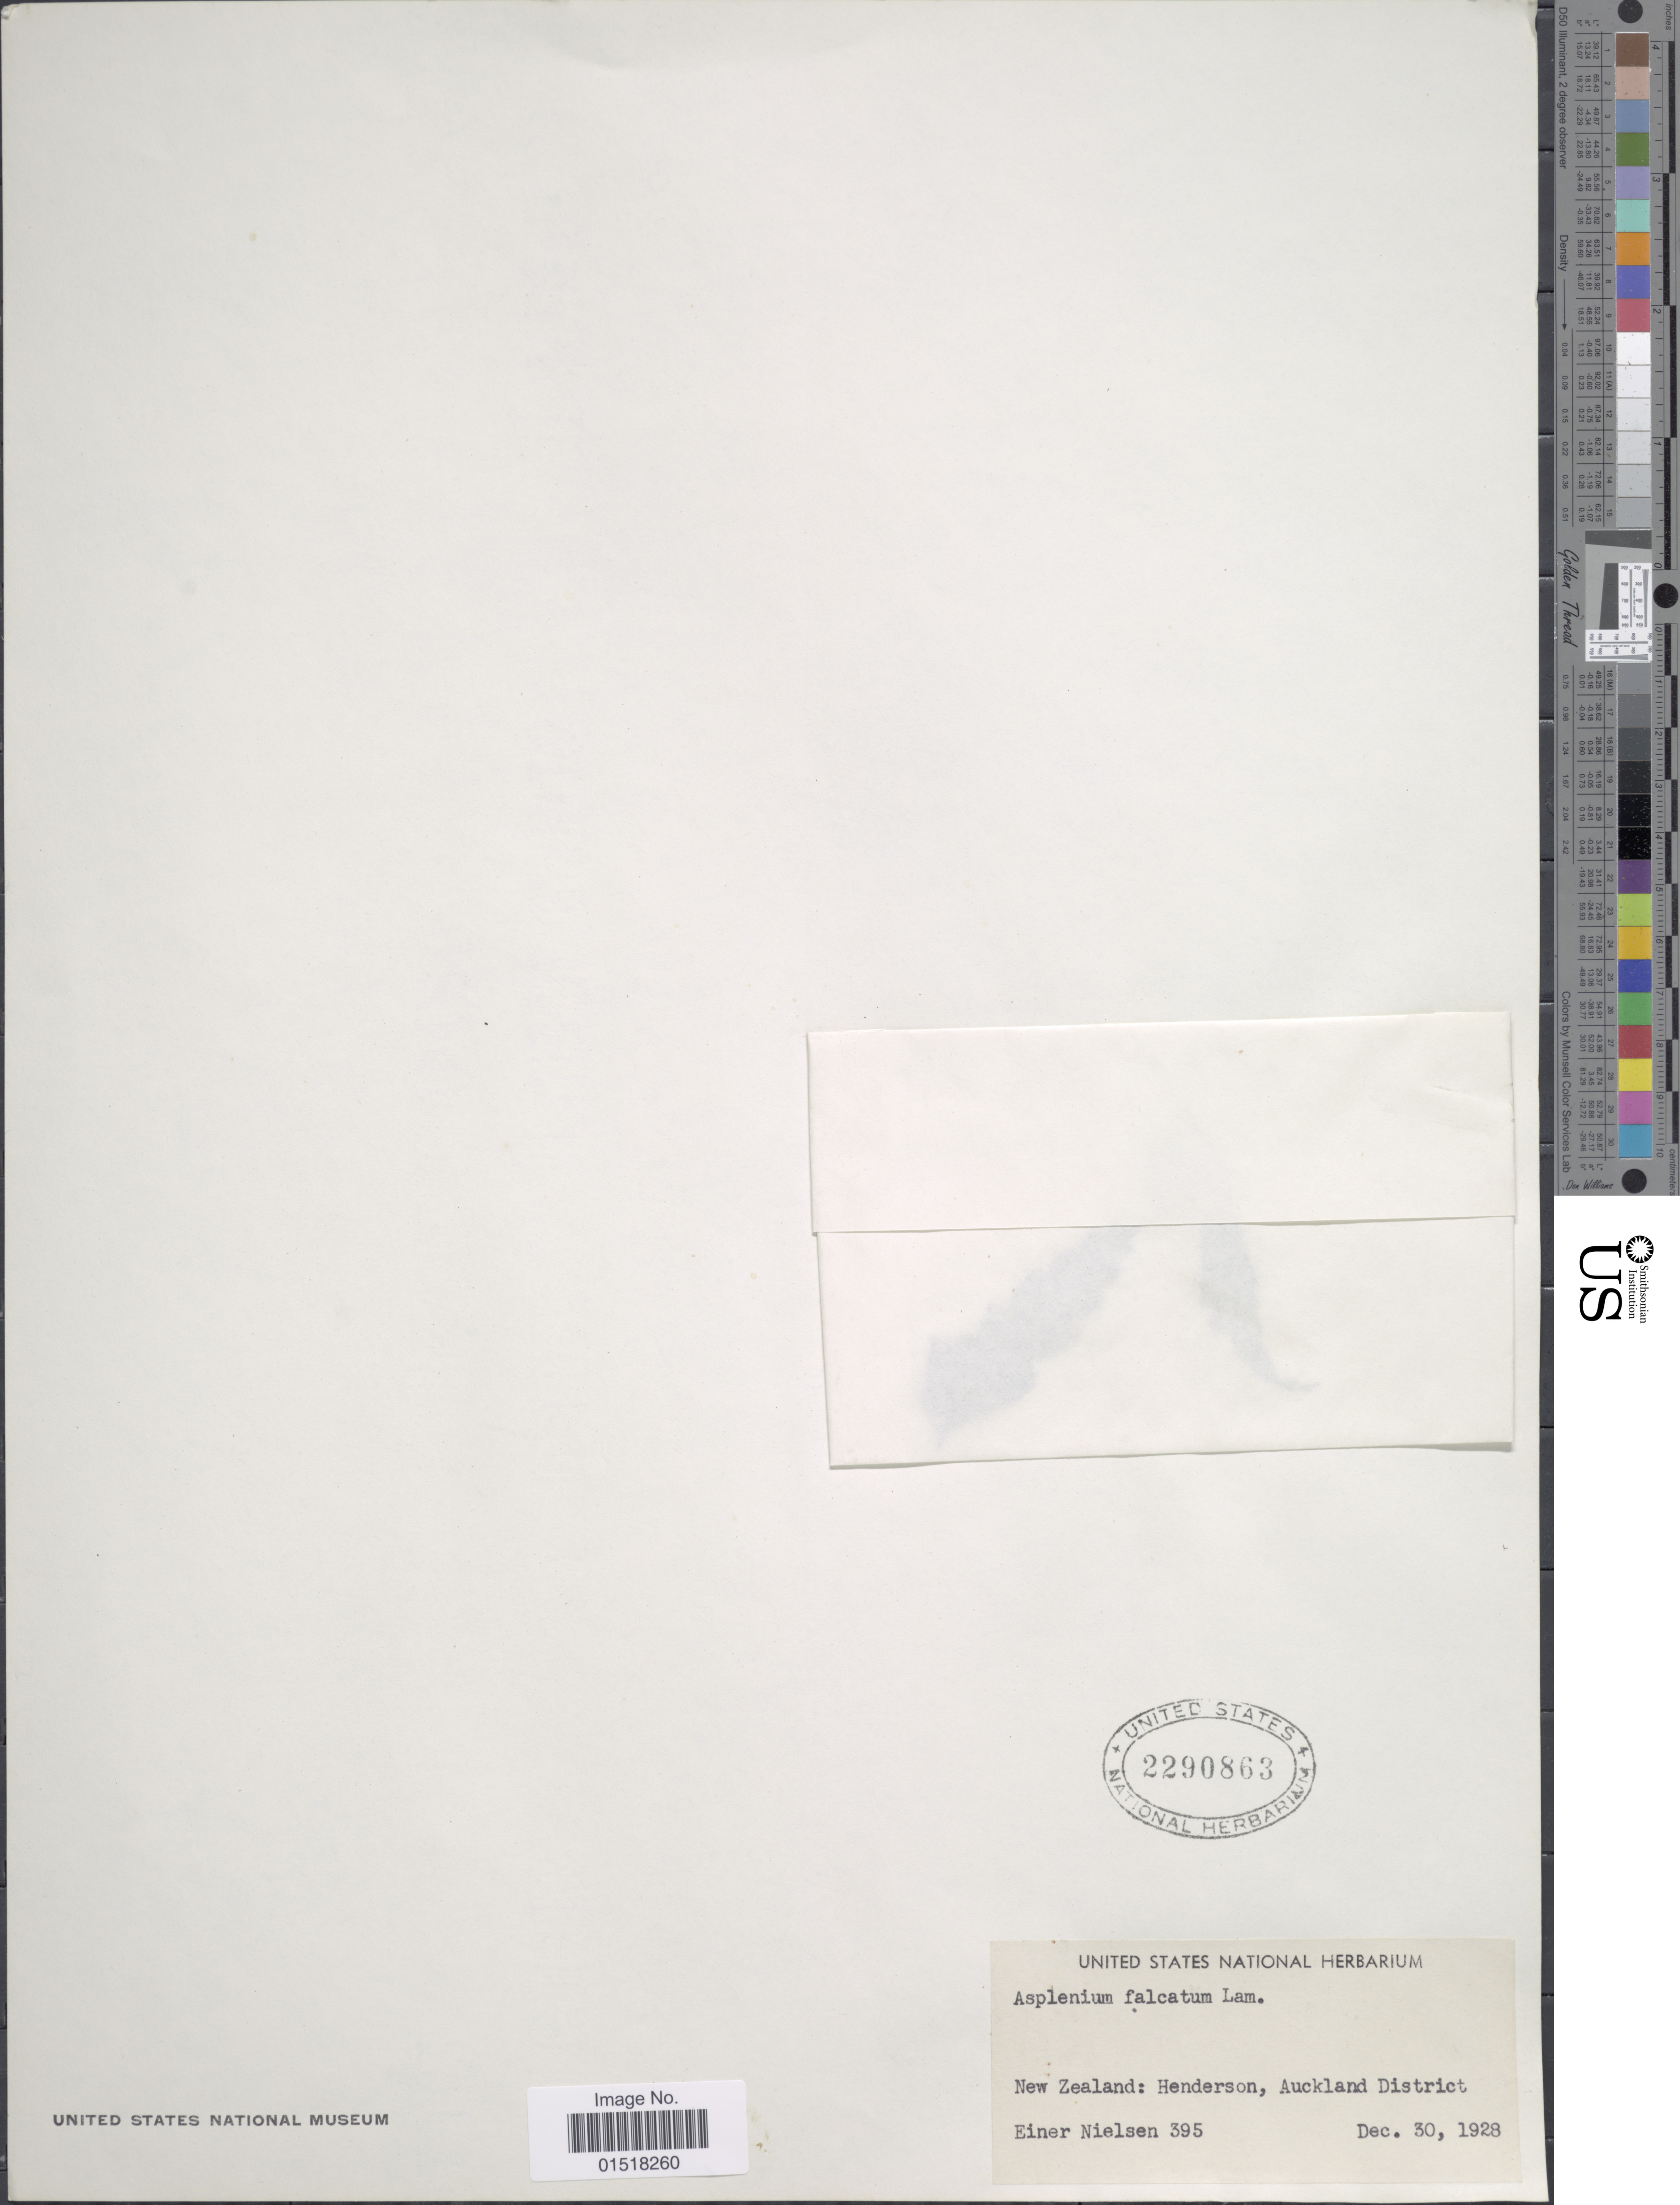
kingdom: Plantae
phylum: Tracheophyta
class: Polypodiopsida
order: Polypodiales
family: Aspleniaceae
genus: Asplenium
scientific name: Asplenium polyodon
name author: G. Forst.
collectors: E. Nielsen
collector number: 395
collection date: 1928-12-30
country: New Zealand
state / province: Auckland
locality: Henderson, Auckland District.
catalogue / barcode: US 2290863